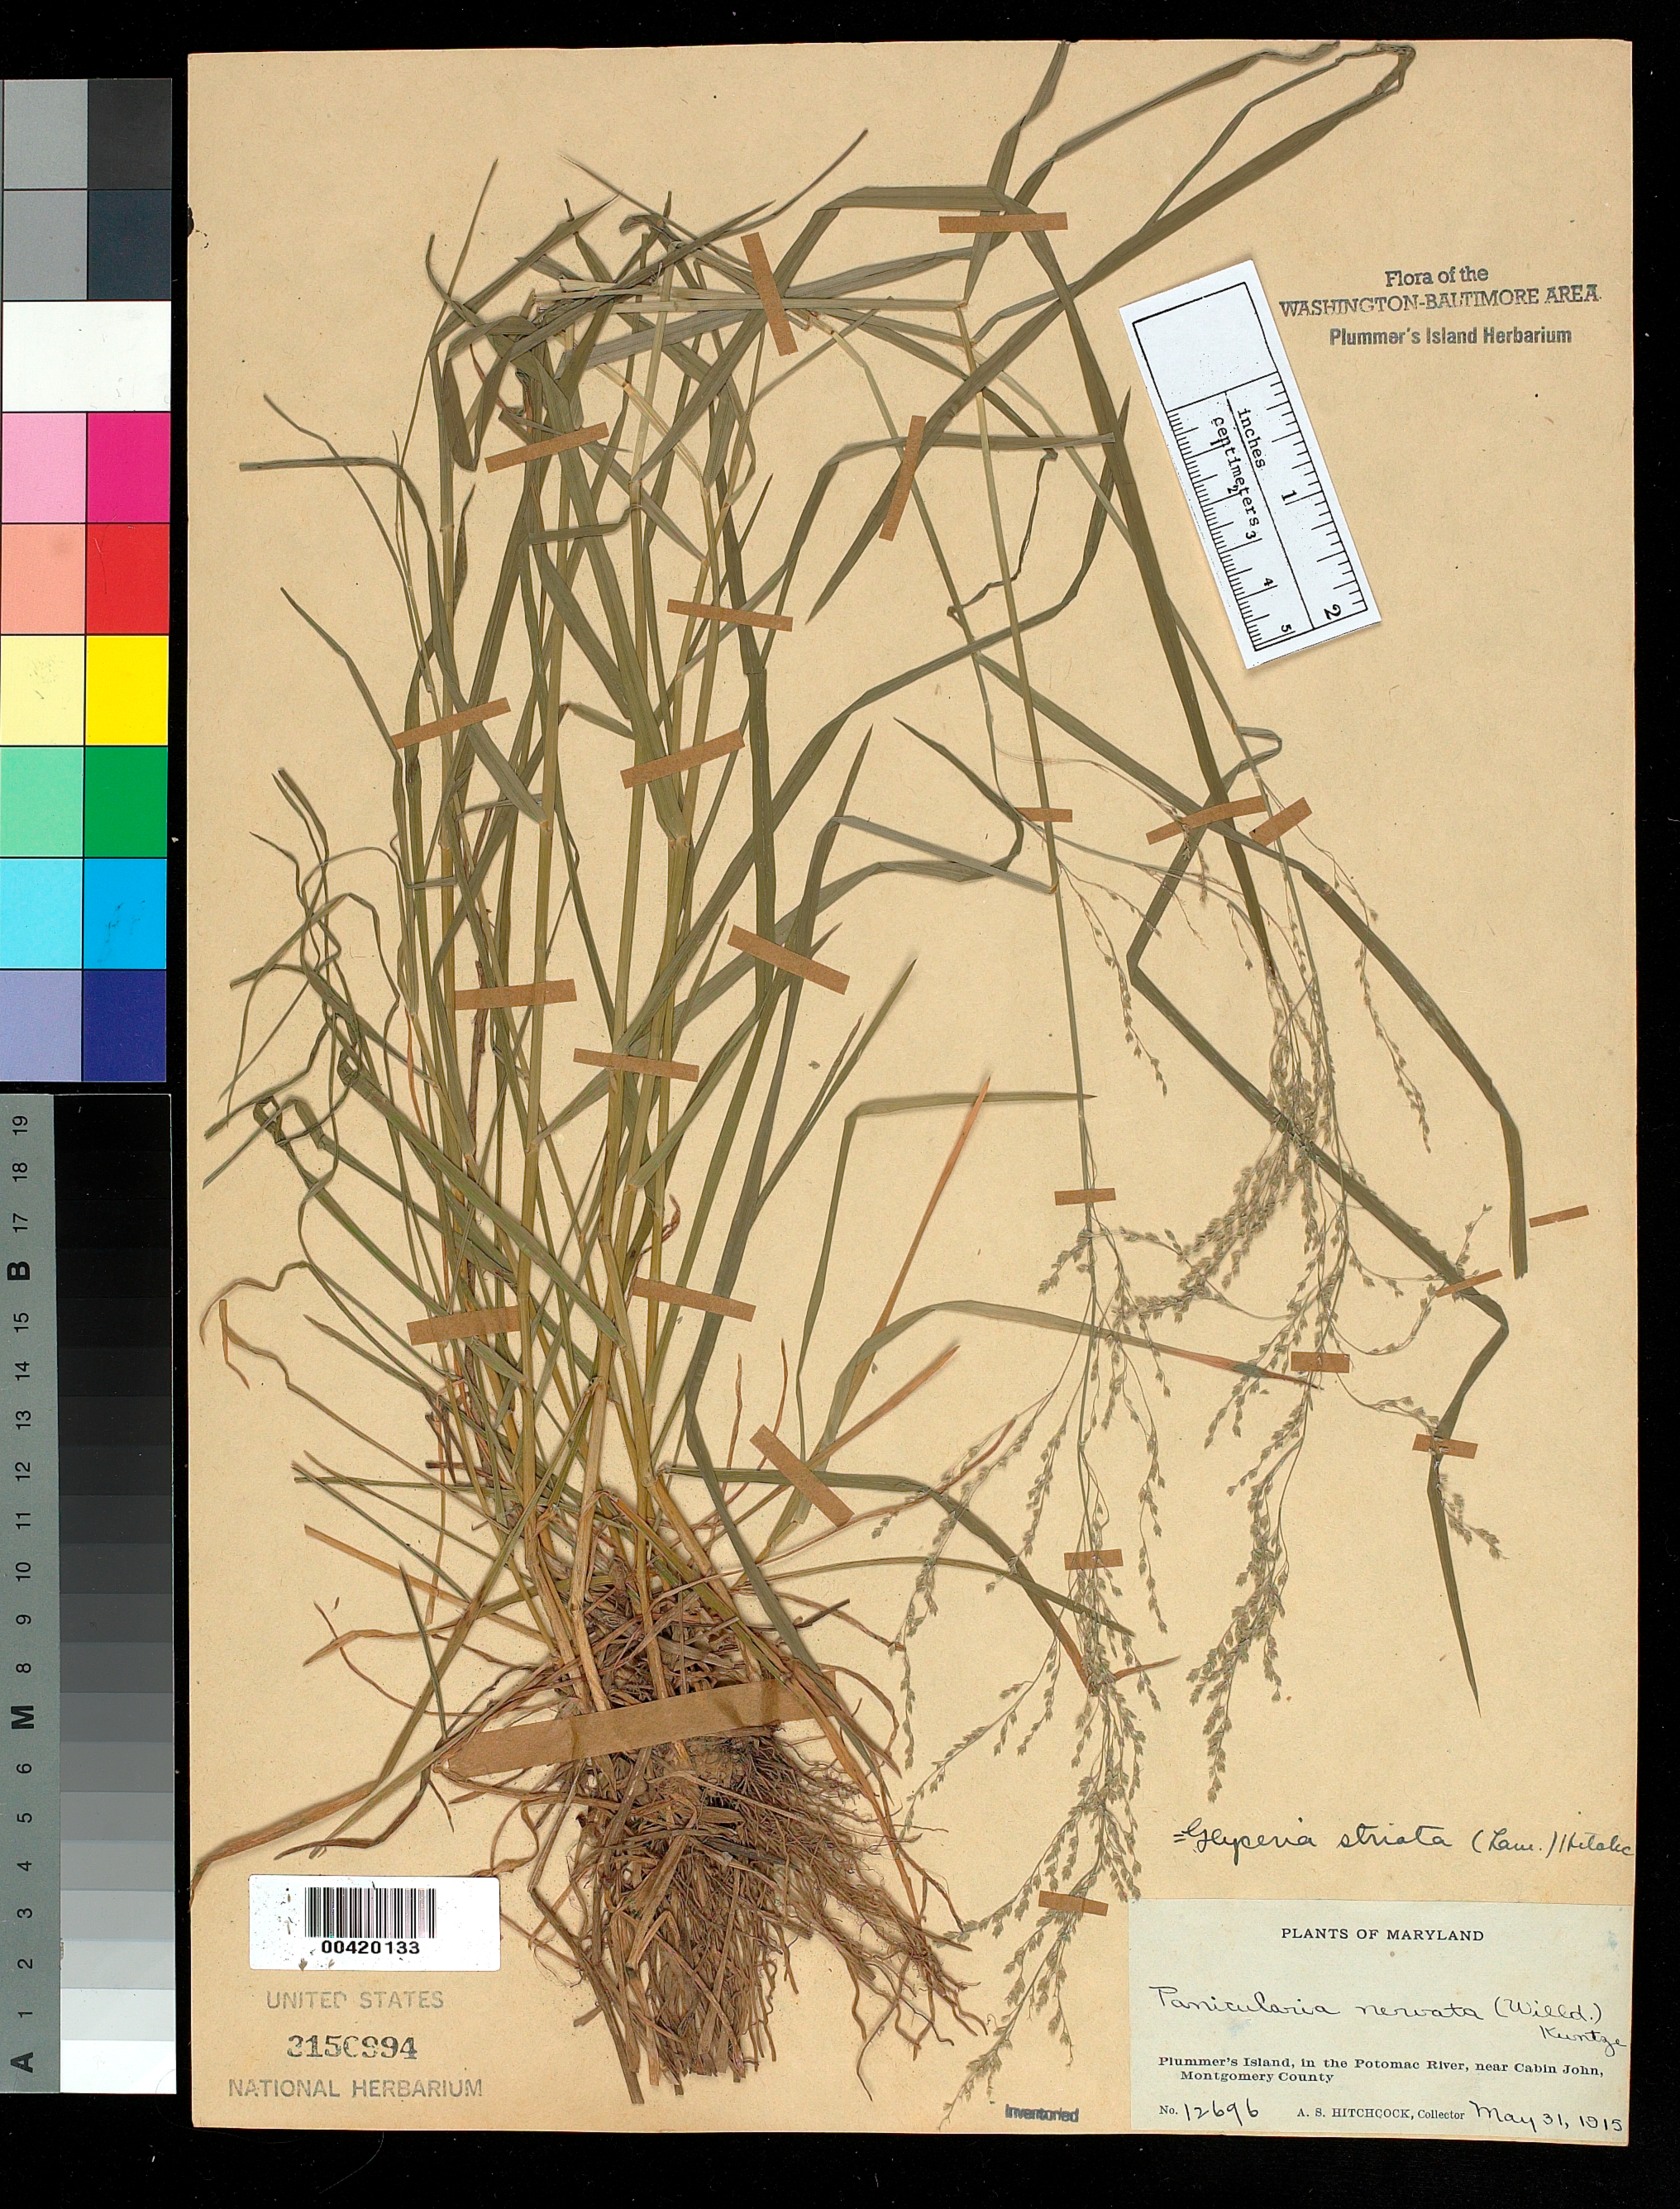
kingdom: Plantae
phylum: Tracheophyta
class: Liliopsida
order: Poales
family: Poaceae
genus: Glyceria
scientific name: Glyceria striata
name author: (Lam.) Hitchc.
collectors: A. S. Hitchcock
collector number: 12696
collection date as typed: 31 May 1915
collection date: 1915-05-31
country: United States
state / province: Maryland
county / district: Montgomery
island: Plummers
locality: Plummer's Island C. & O. Canal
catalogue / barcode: US 3150994